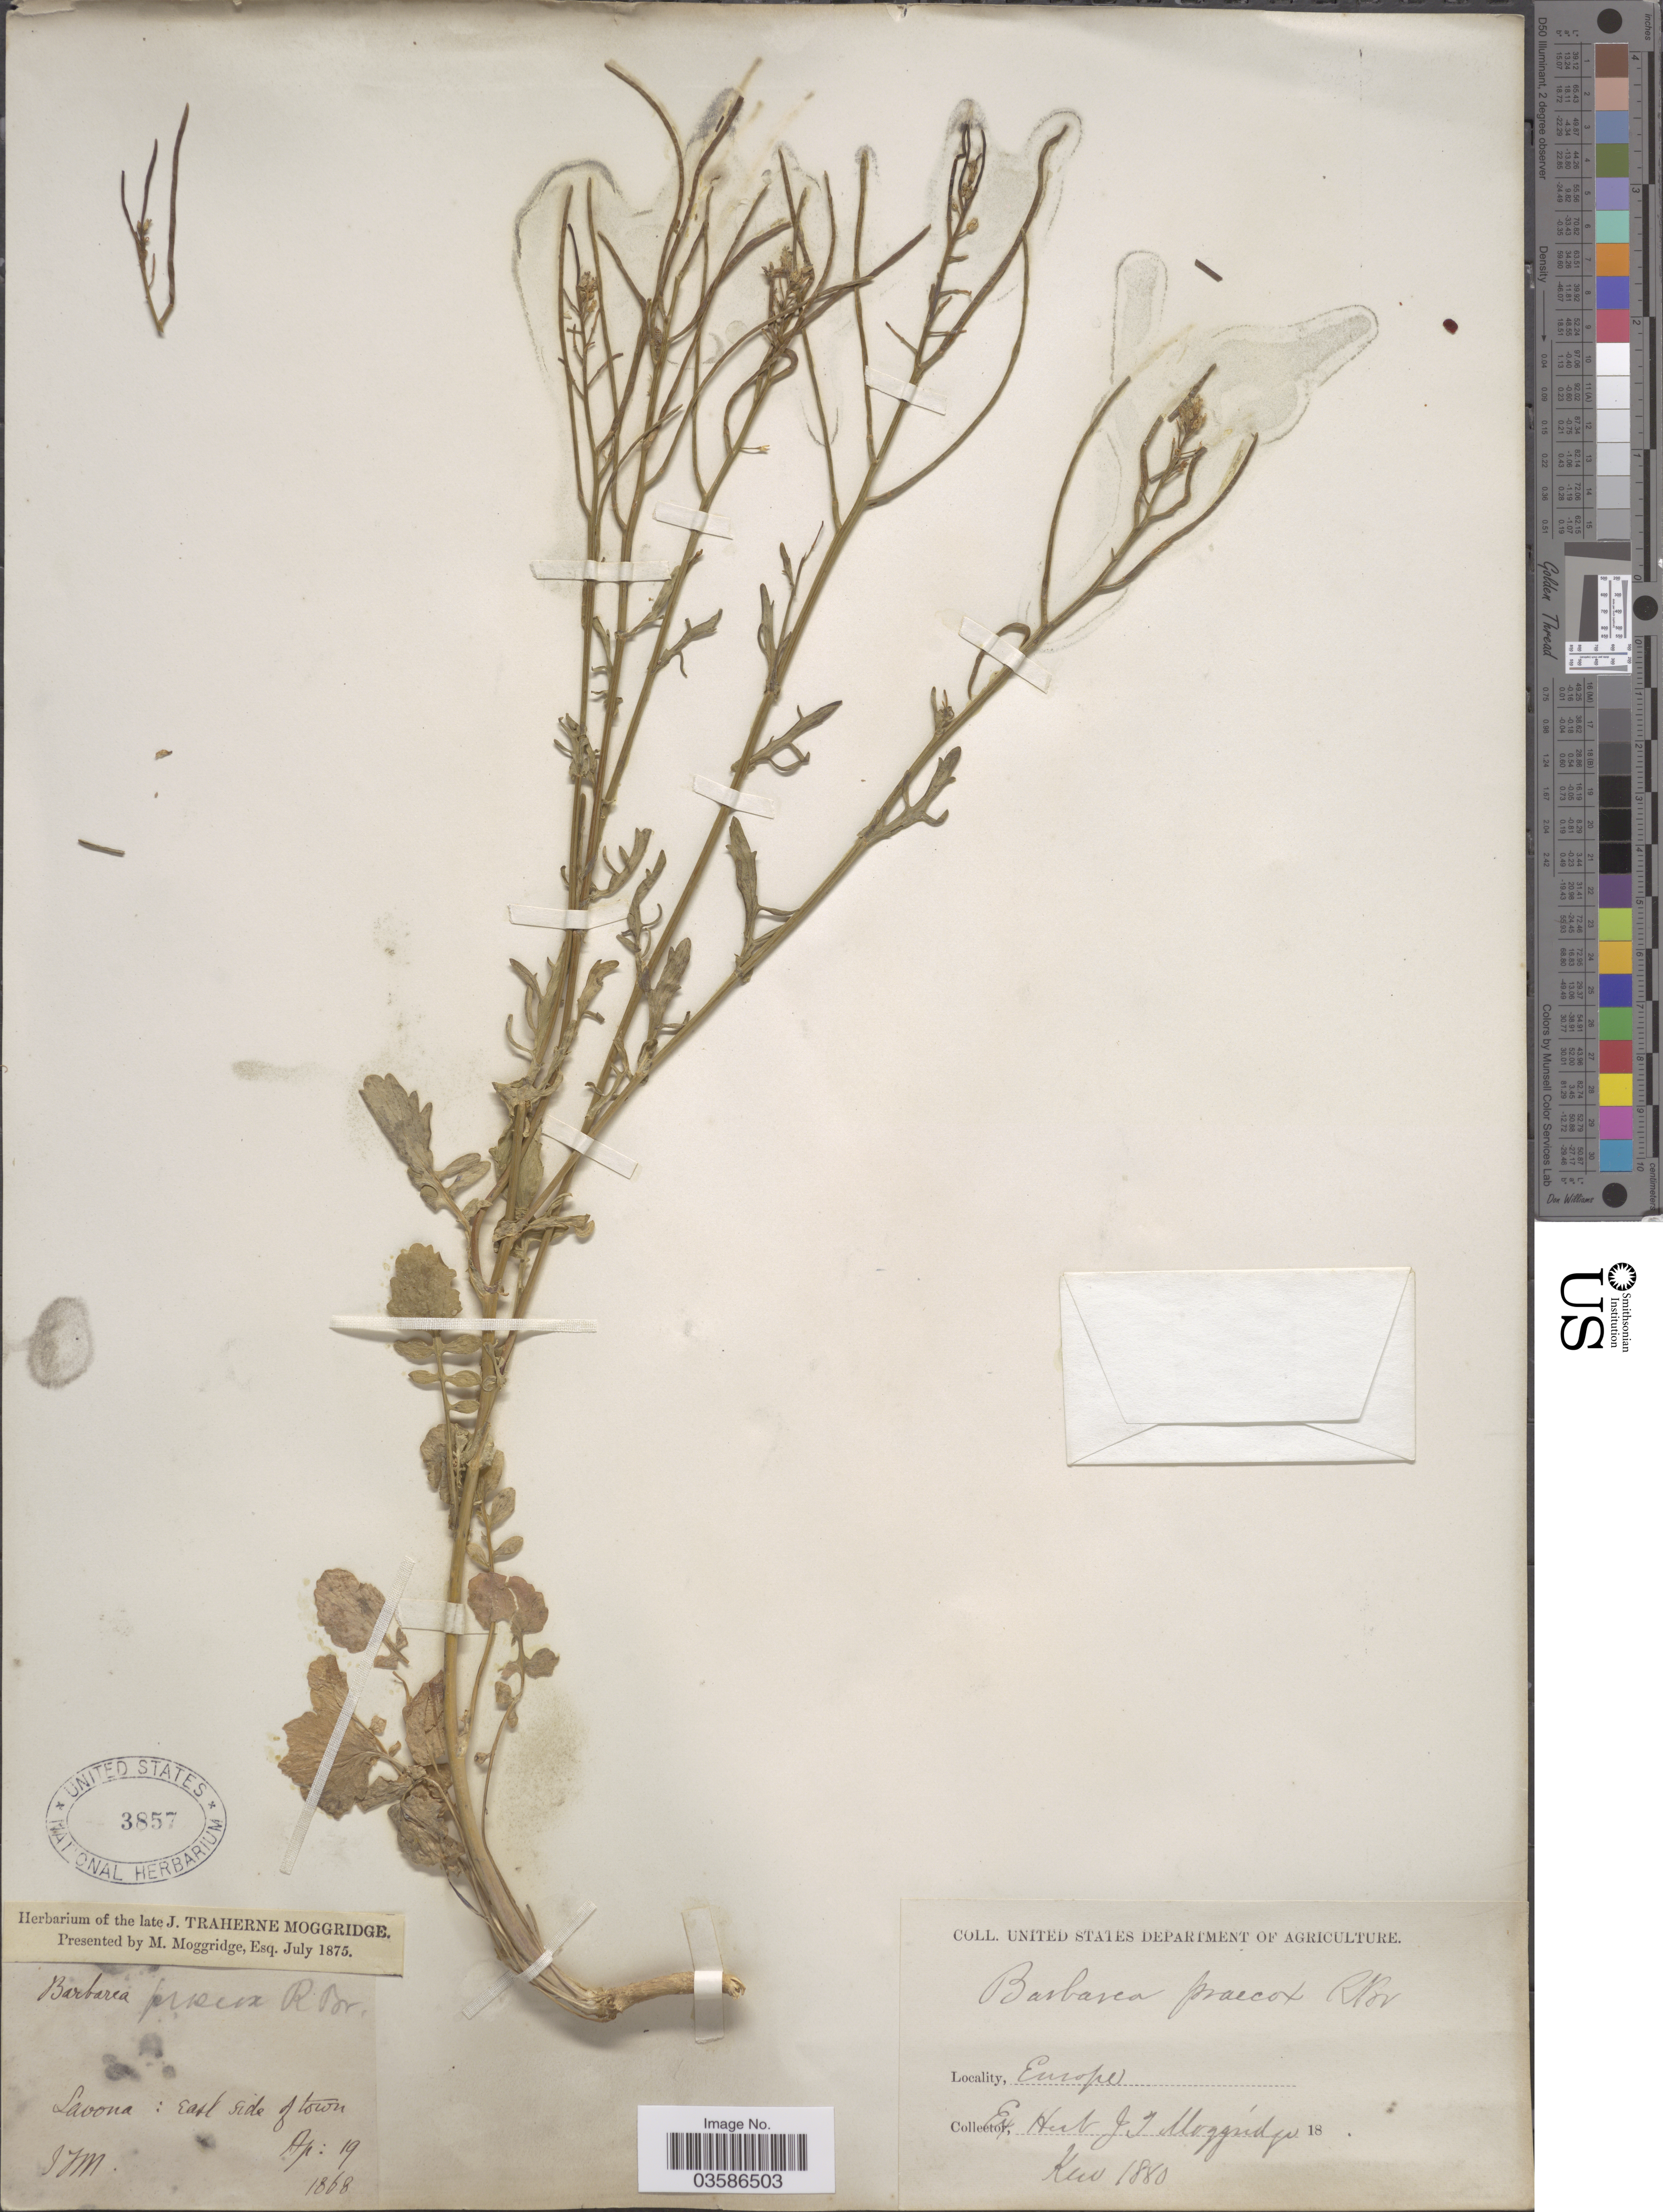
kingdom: Plantae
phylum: Tracheophyta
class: Magnoliopsida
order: Brassicales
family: Brassicaceae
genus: Barbarea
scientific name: Barbarea praecox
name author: (Sm.) W.T. Aiton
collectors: J. T. Moggridge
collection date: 1868-04-19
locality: Lavona: East side of town. Europe.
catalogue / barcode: US 3857